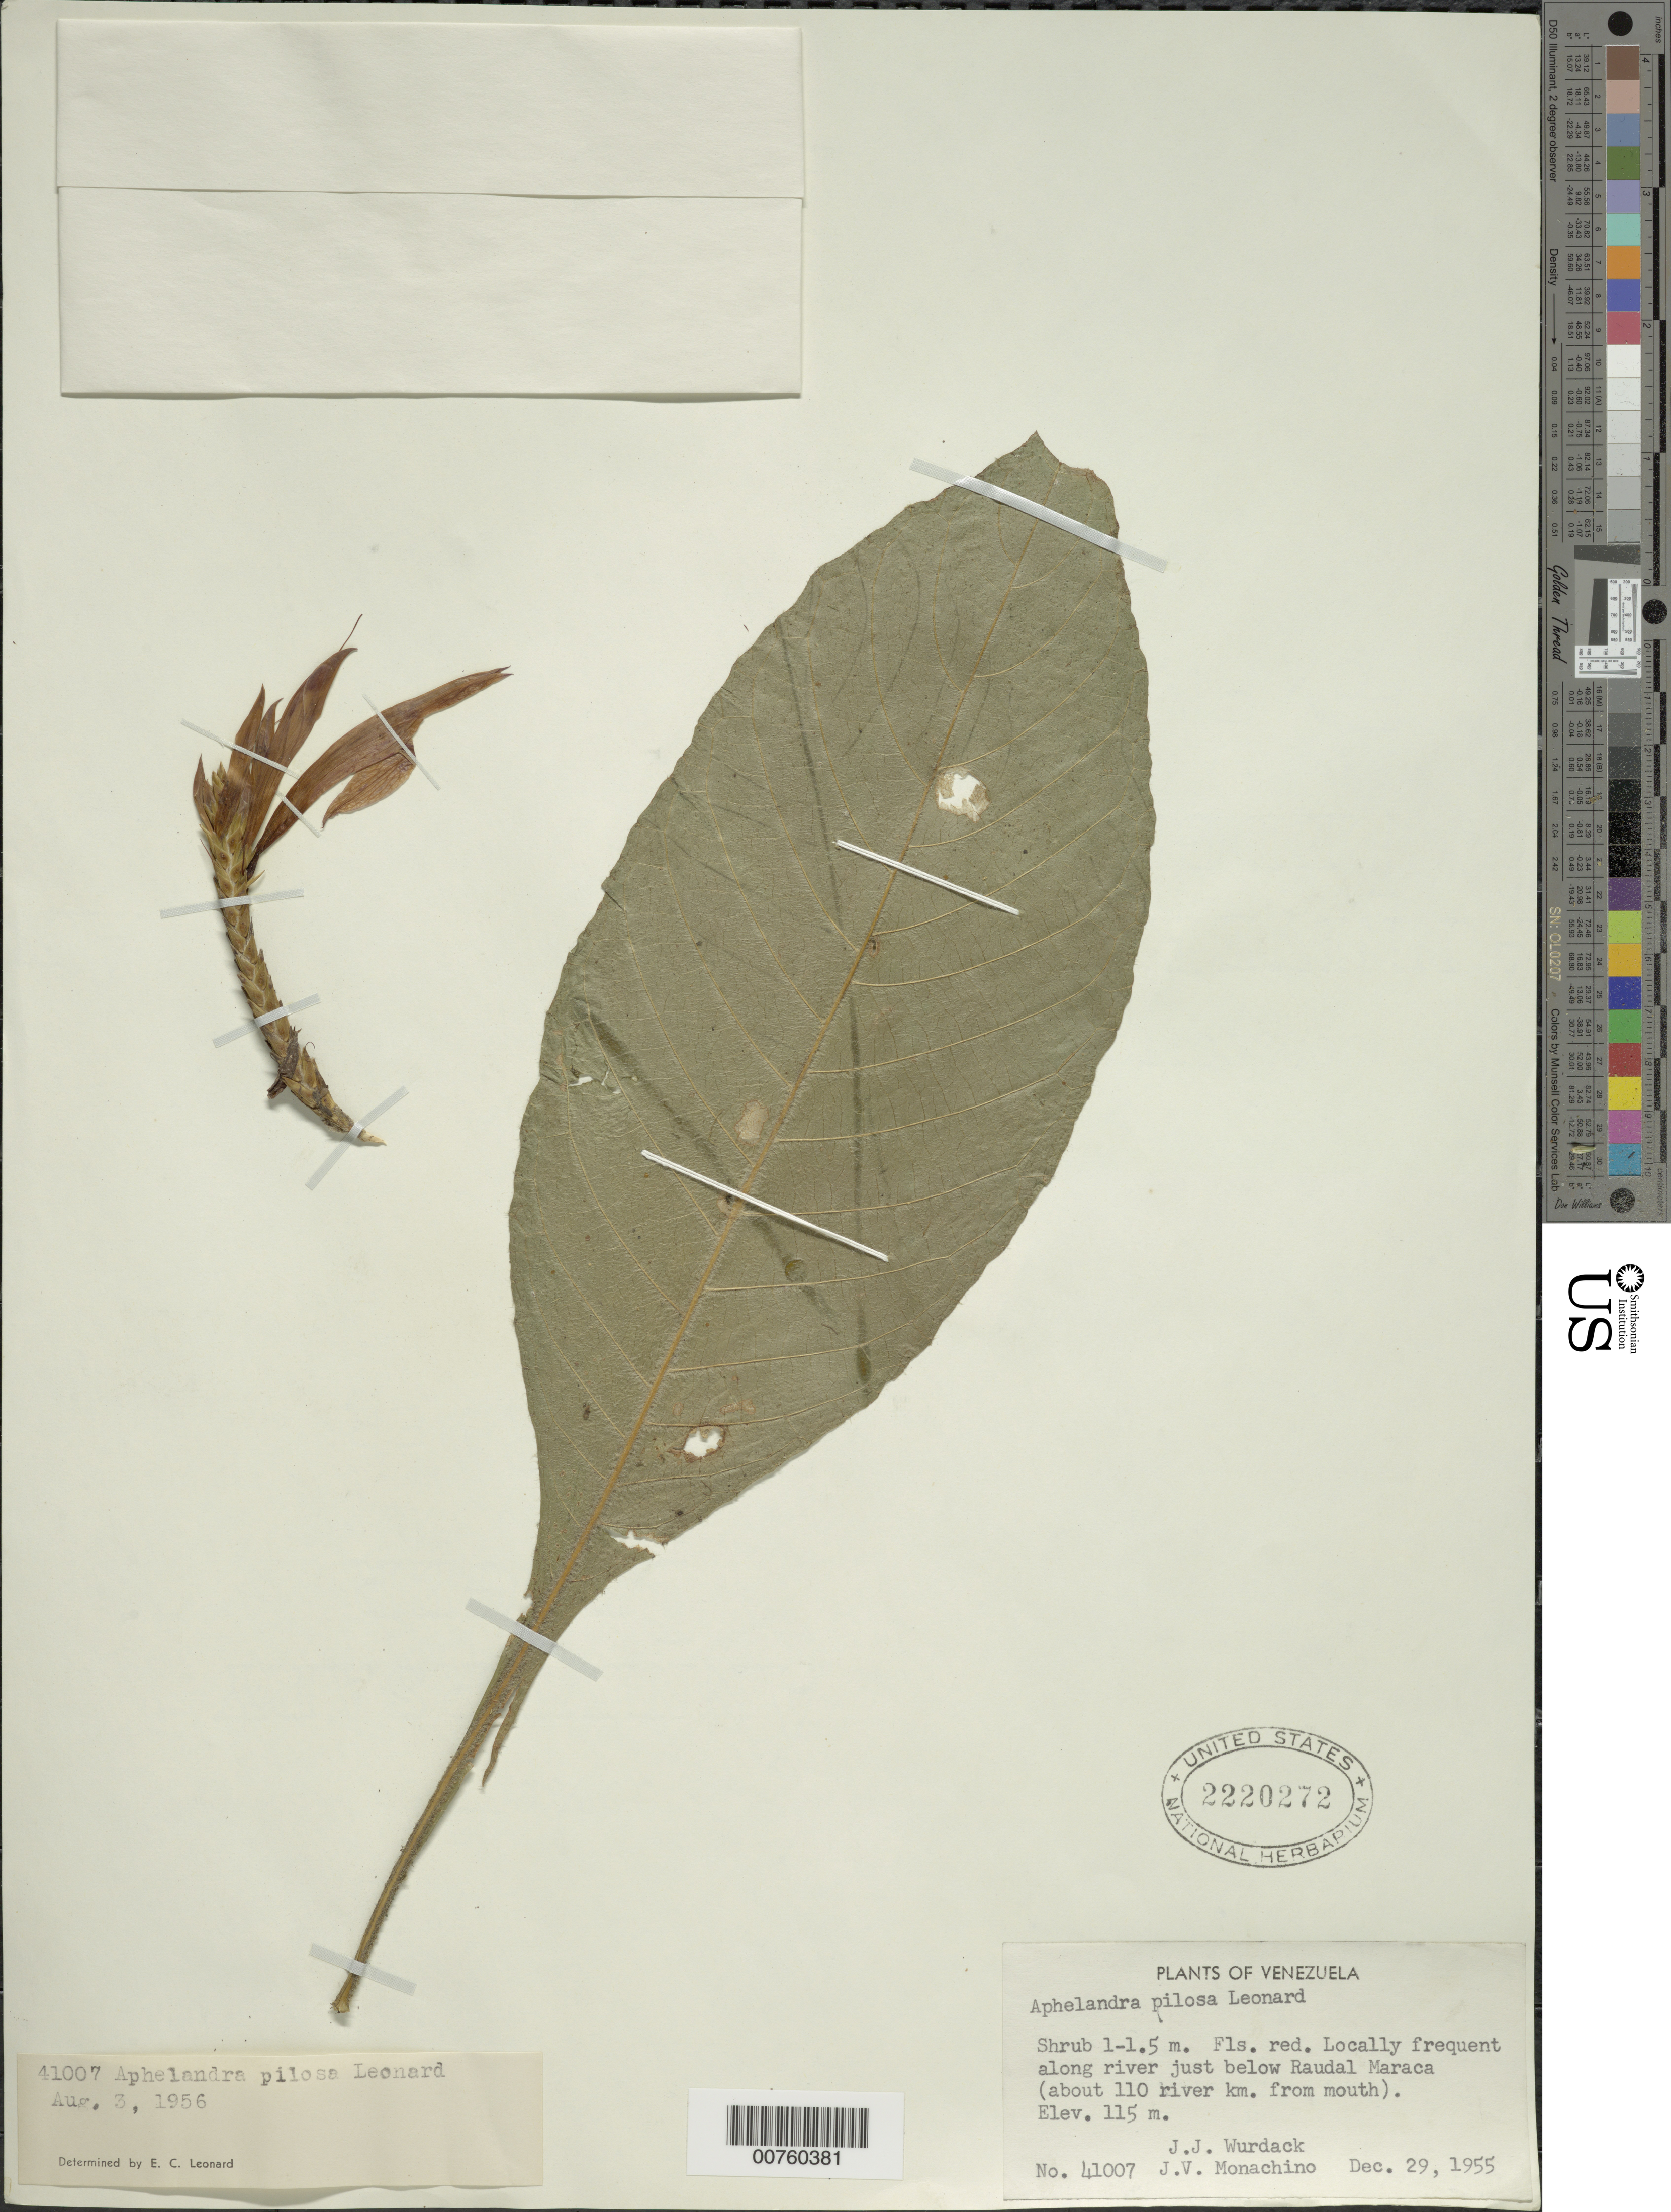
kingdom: Plantae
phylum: Tracheophyta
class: Magnoliopsida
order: Lamiales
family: Acanthaceae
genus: Aphelandra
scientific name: Aphelandra pilosa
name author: Leonard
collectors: J. J. Wurdack & J. V. Monachino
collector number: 41007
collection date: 1955-12-29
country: Venezuela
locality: Along river just below Raudal Maraca (about 110 river km. from mouth).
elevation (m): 115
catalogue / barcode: US 2220272